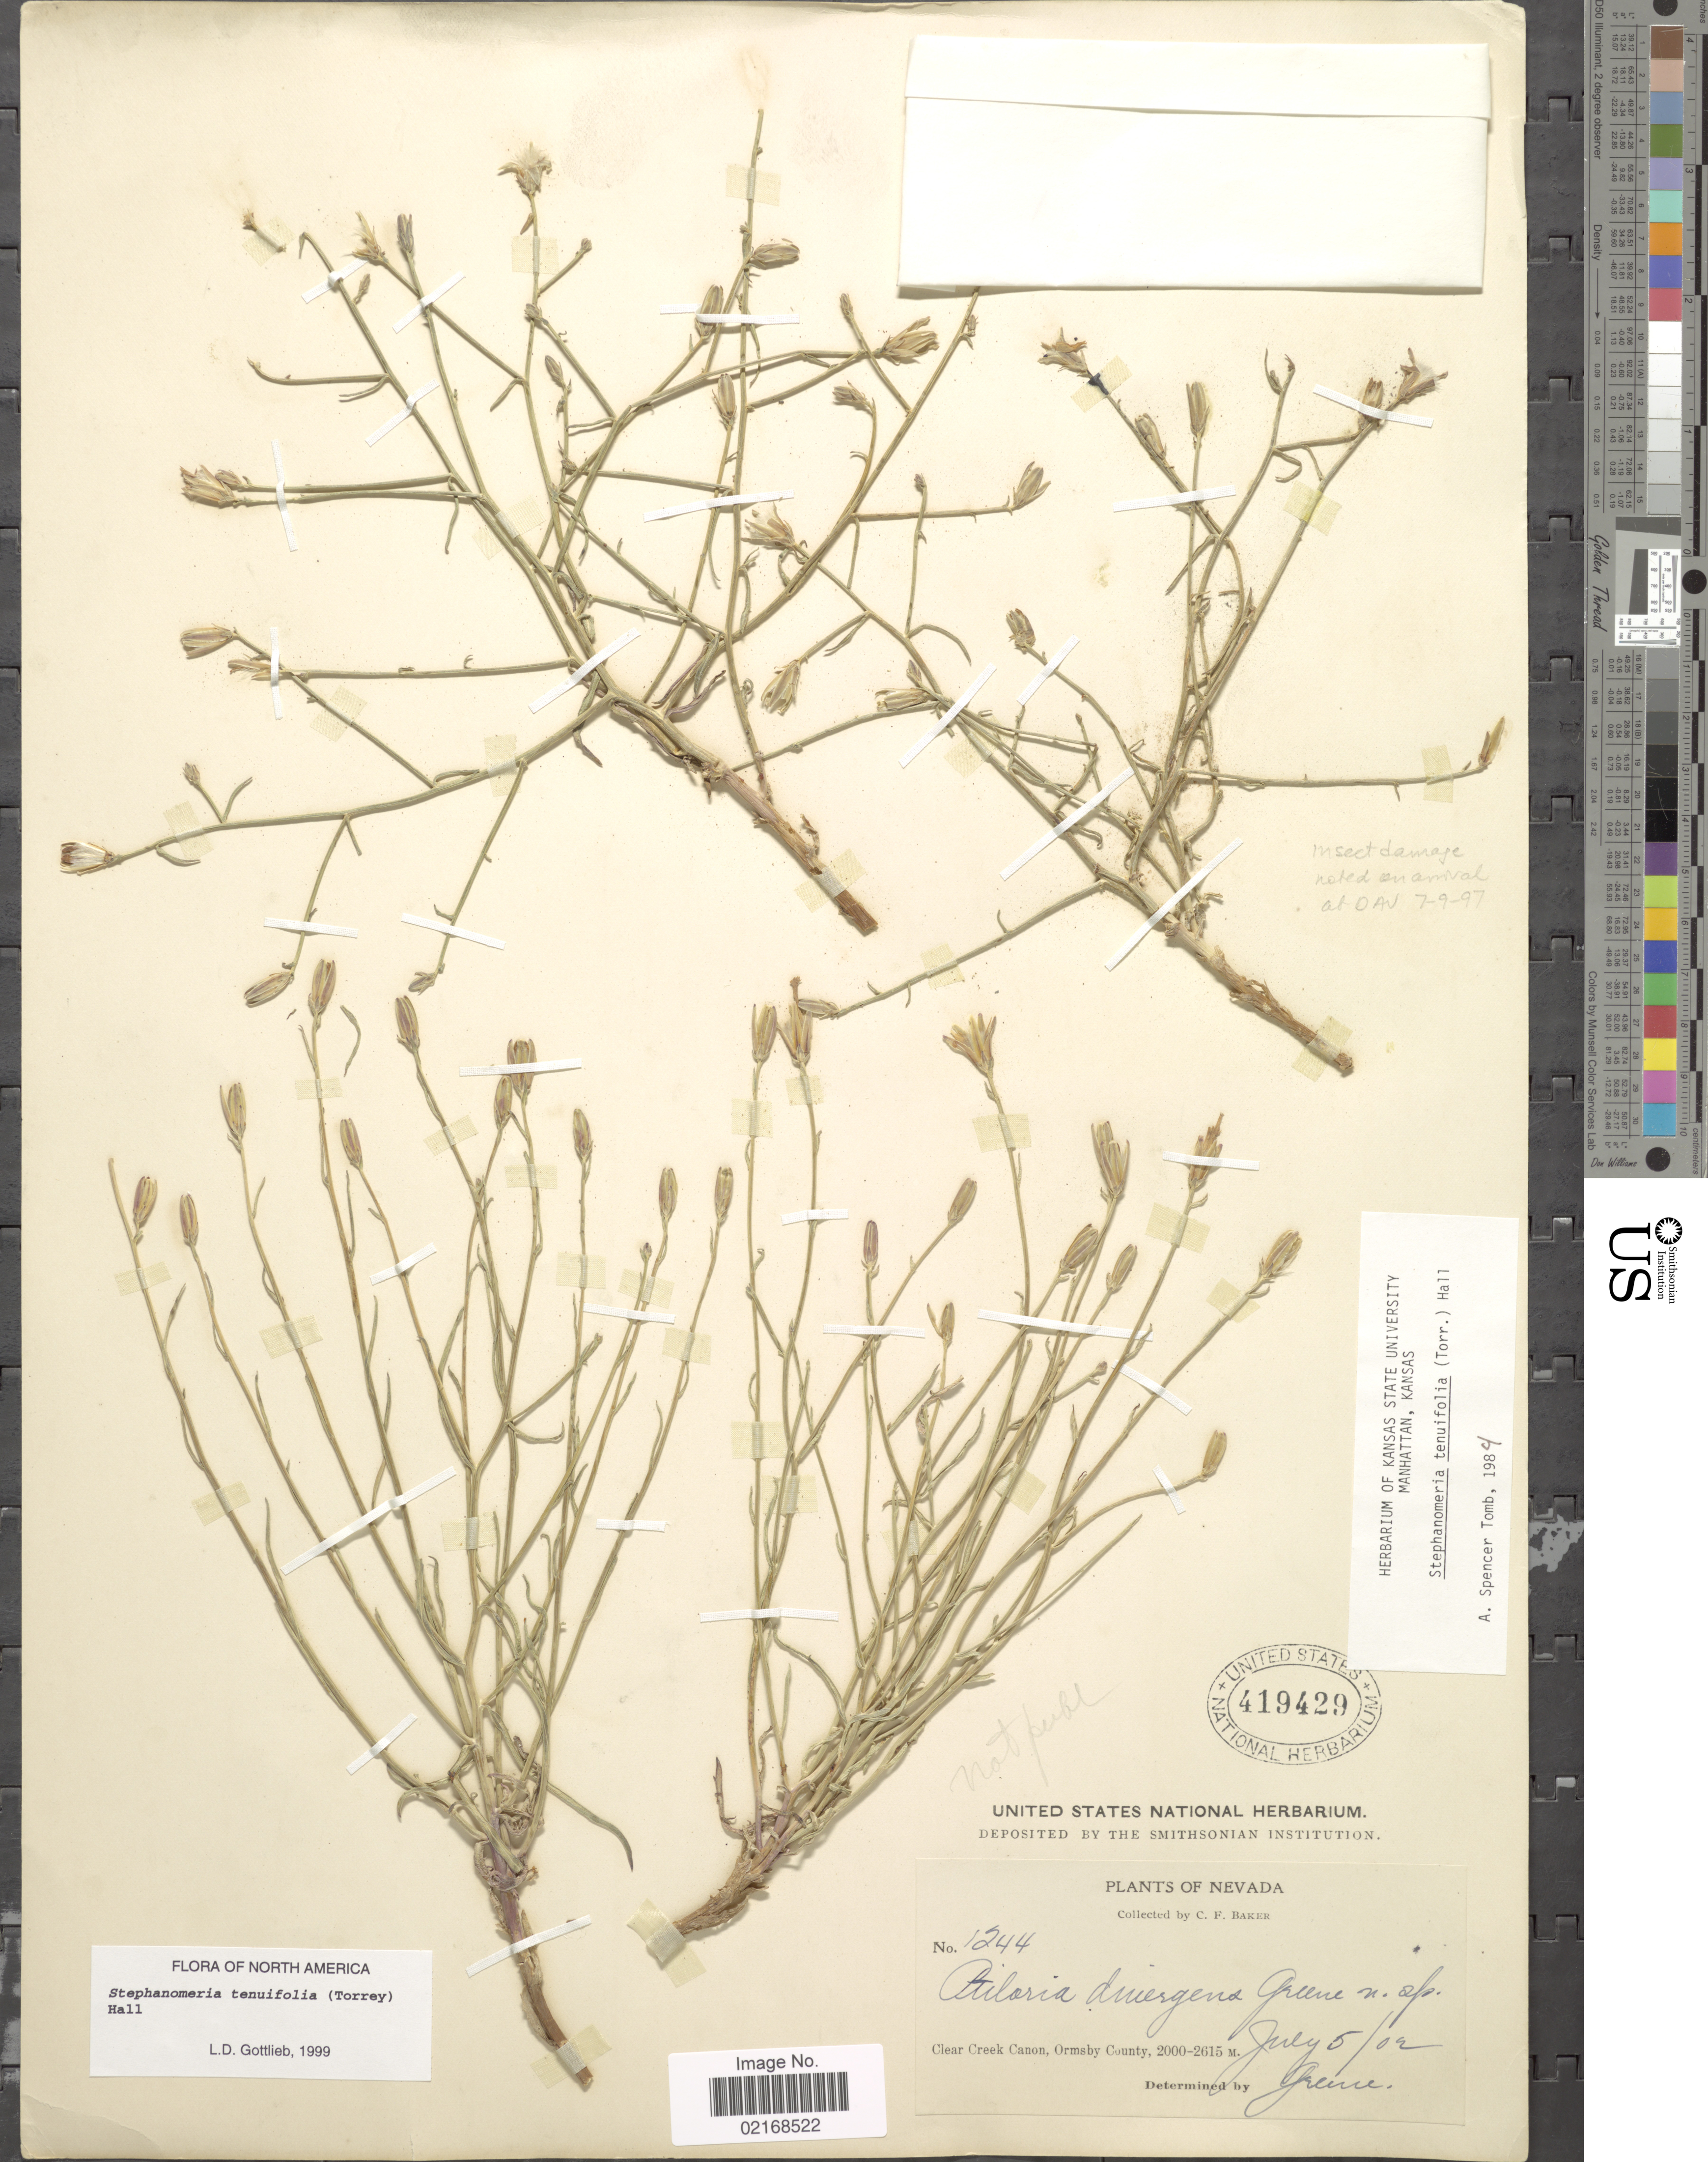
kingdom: Plantae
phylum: Tracheophyta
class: Magnoliopsida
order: Asterales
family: Asteraceae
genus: Stephanomeria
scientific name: Stephanomeria tenuifolia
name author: (Torr.) H.M. Hall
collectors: C. F. Baker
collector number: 1244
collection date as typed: Transcribed d/m/y: 5/7/02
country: United States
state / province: Nevada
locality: Clear Creek Canon, Ormsby County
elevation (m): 2000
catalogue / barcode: US 419429